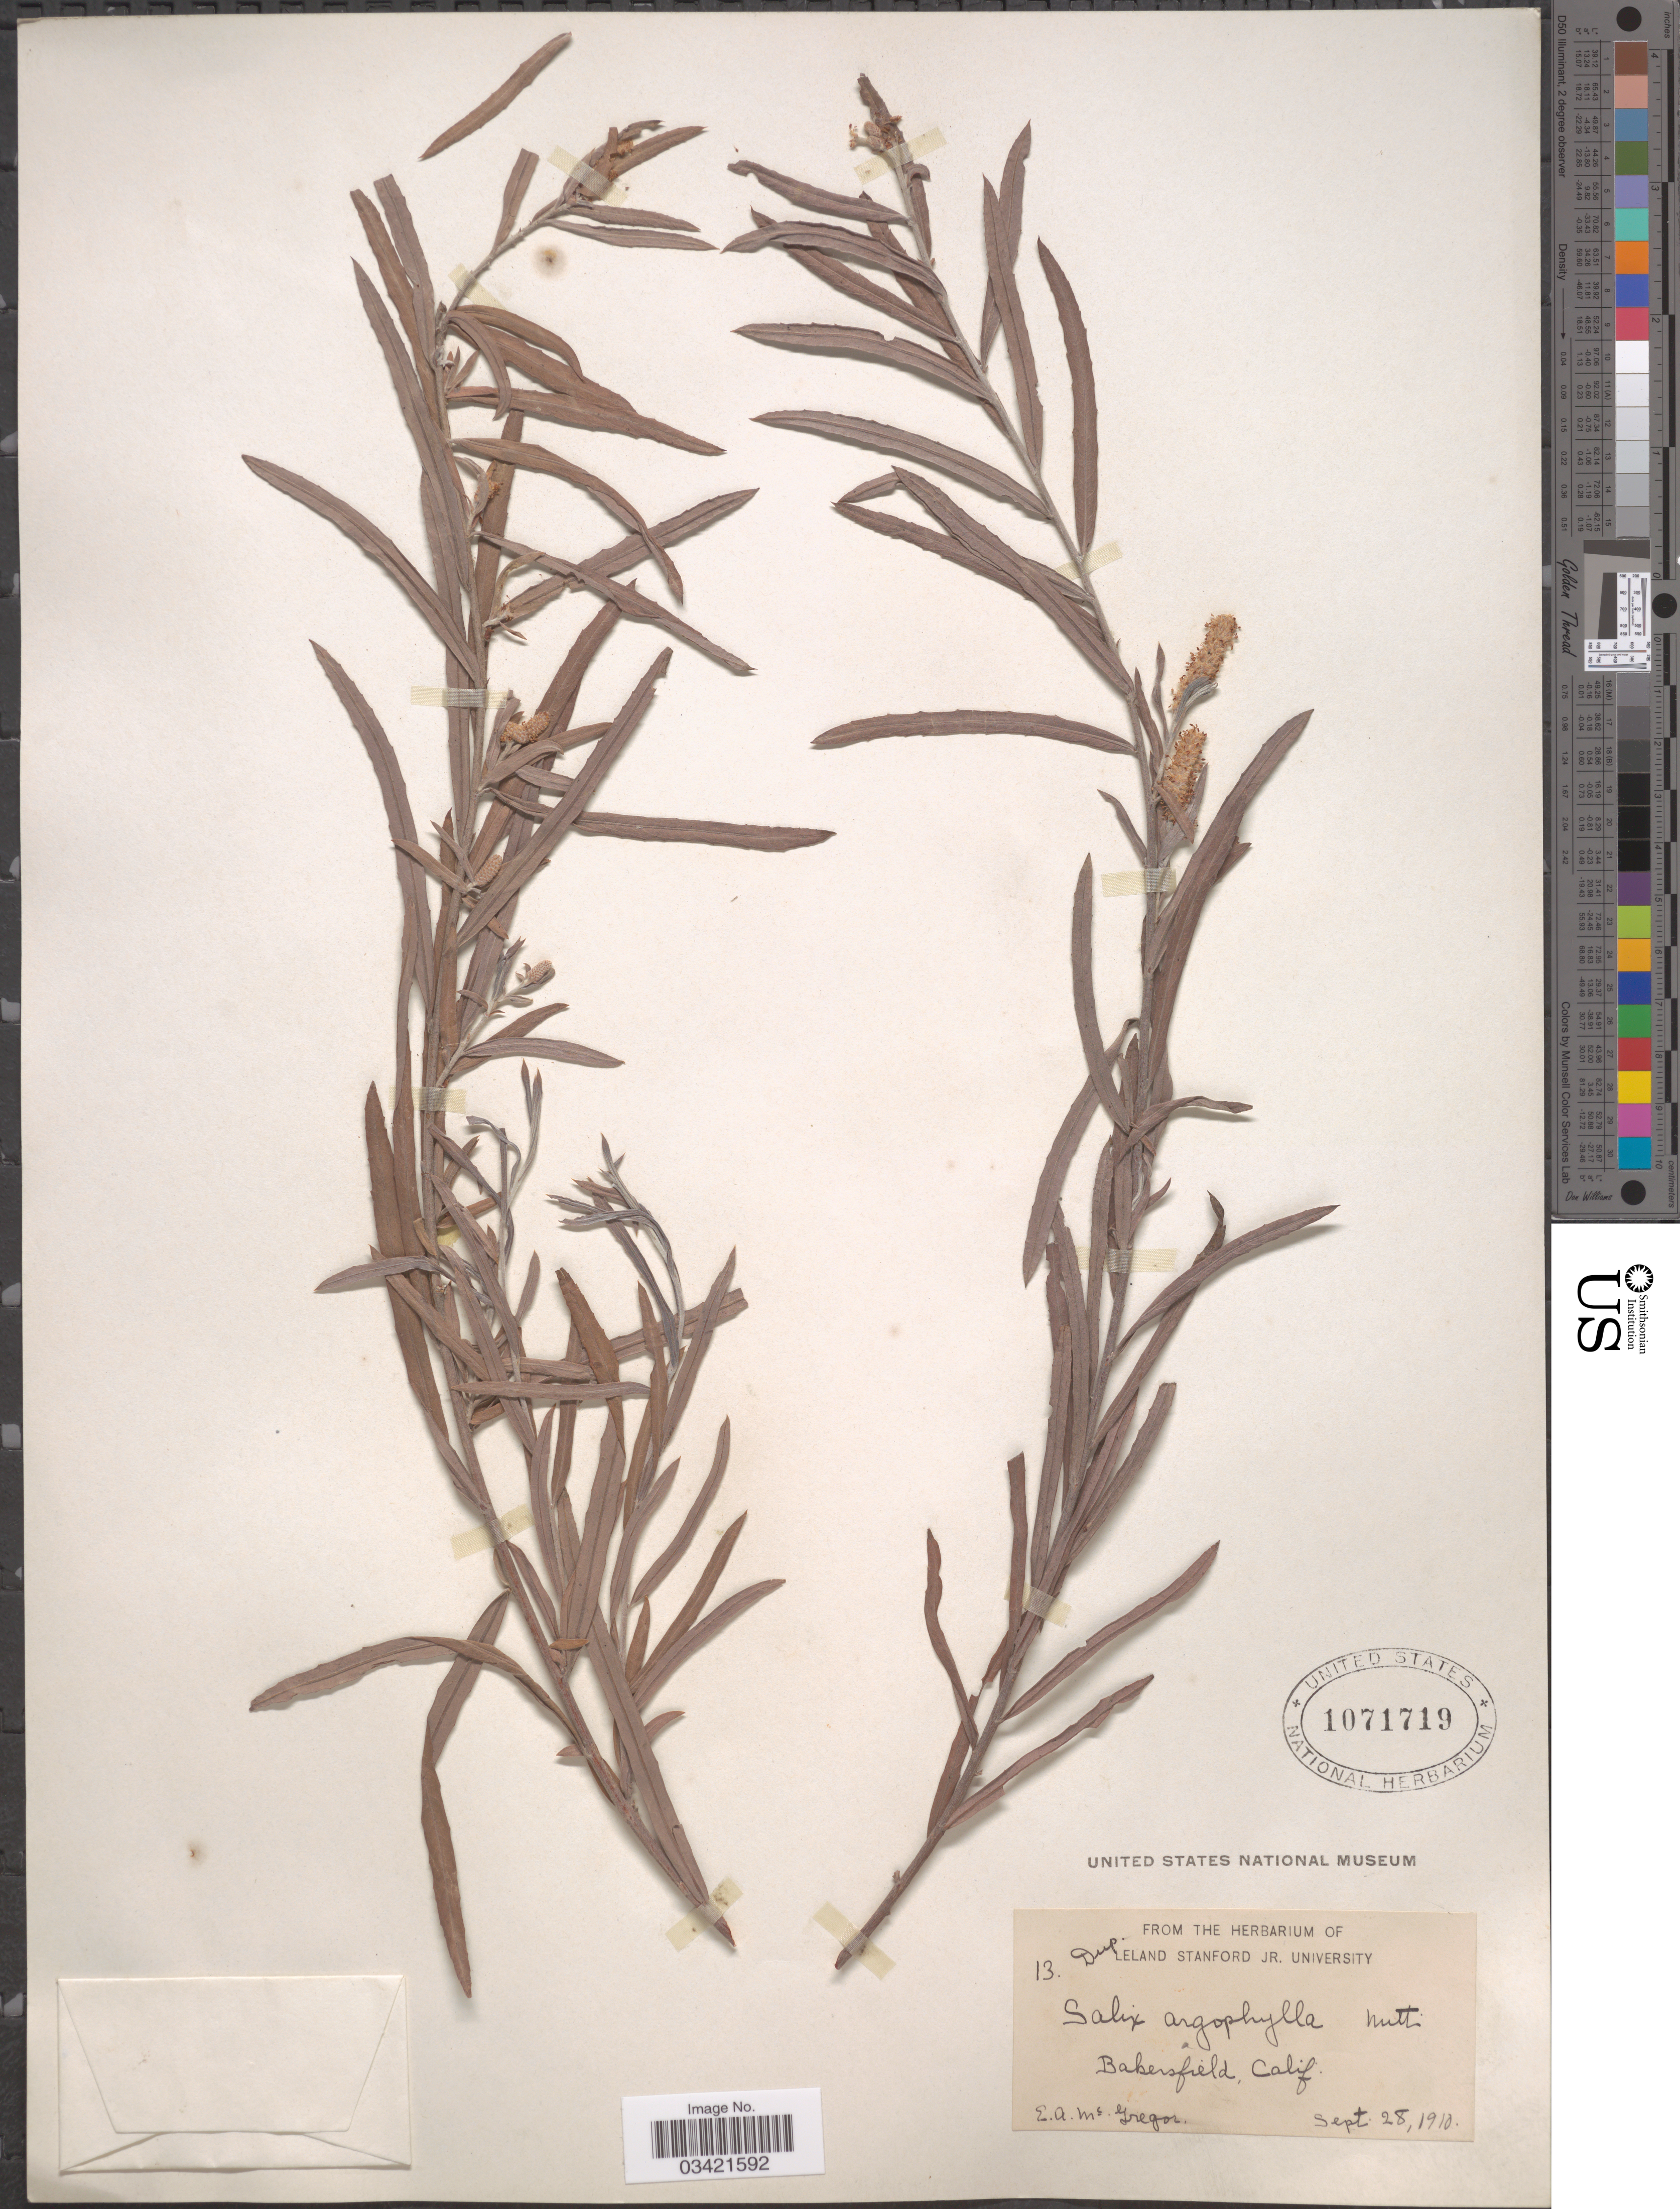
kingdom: Plantae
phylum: Tracheophyta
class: Magnoliopsida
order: Malpighiales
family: Salicaceae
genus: Salix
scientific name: Salix hindsiana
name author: Benth.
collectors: E. A. McGregor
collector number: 13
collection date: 1910-09-28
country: United States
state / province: California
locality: Bakersfield.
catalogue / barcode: US 1071719